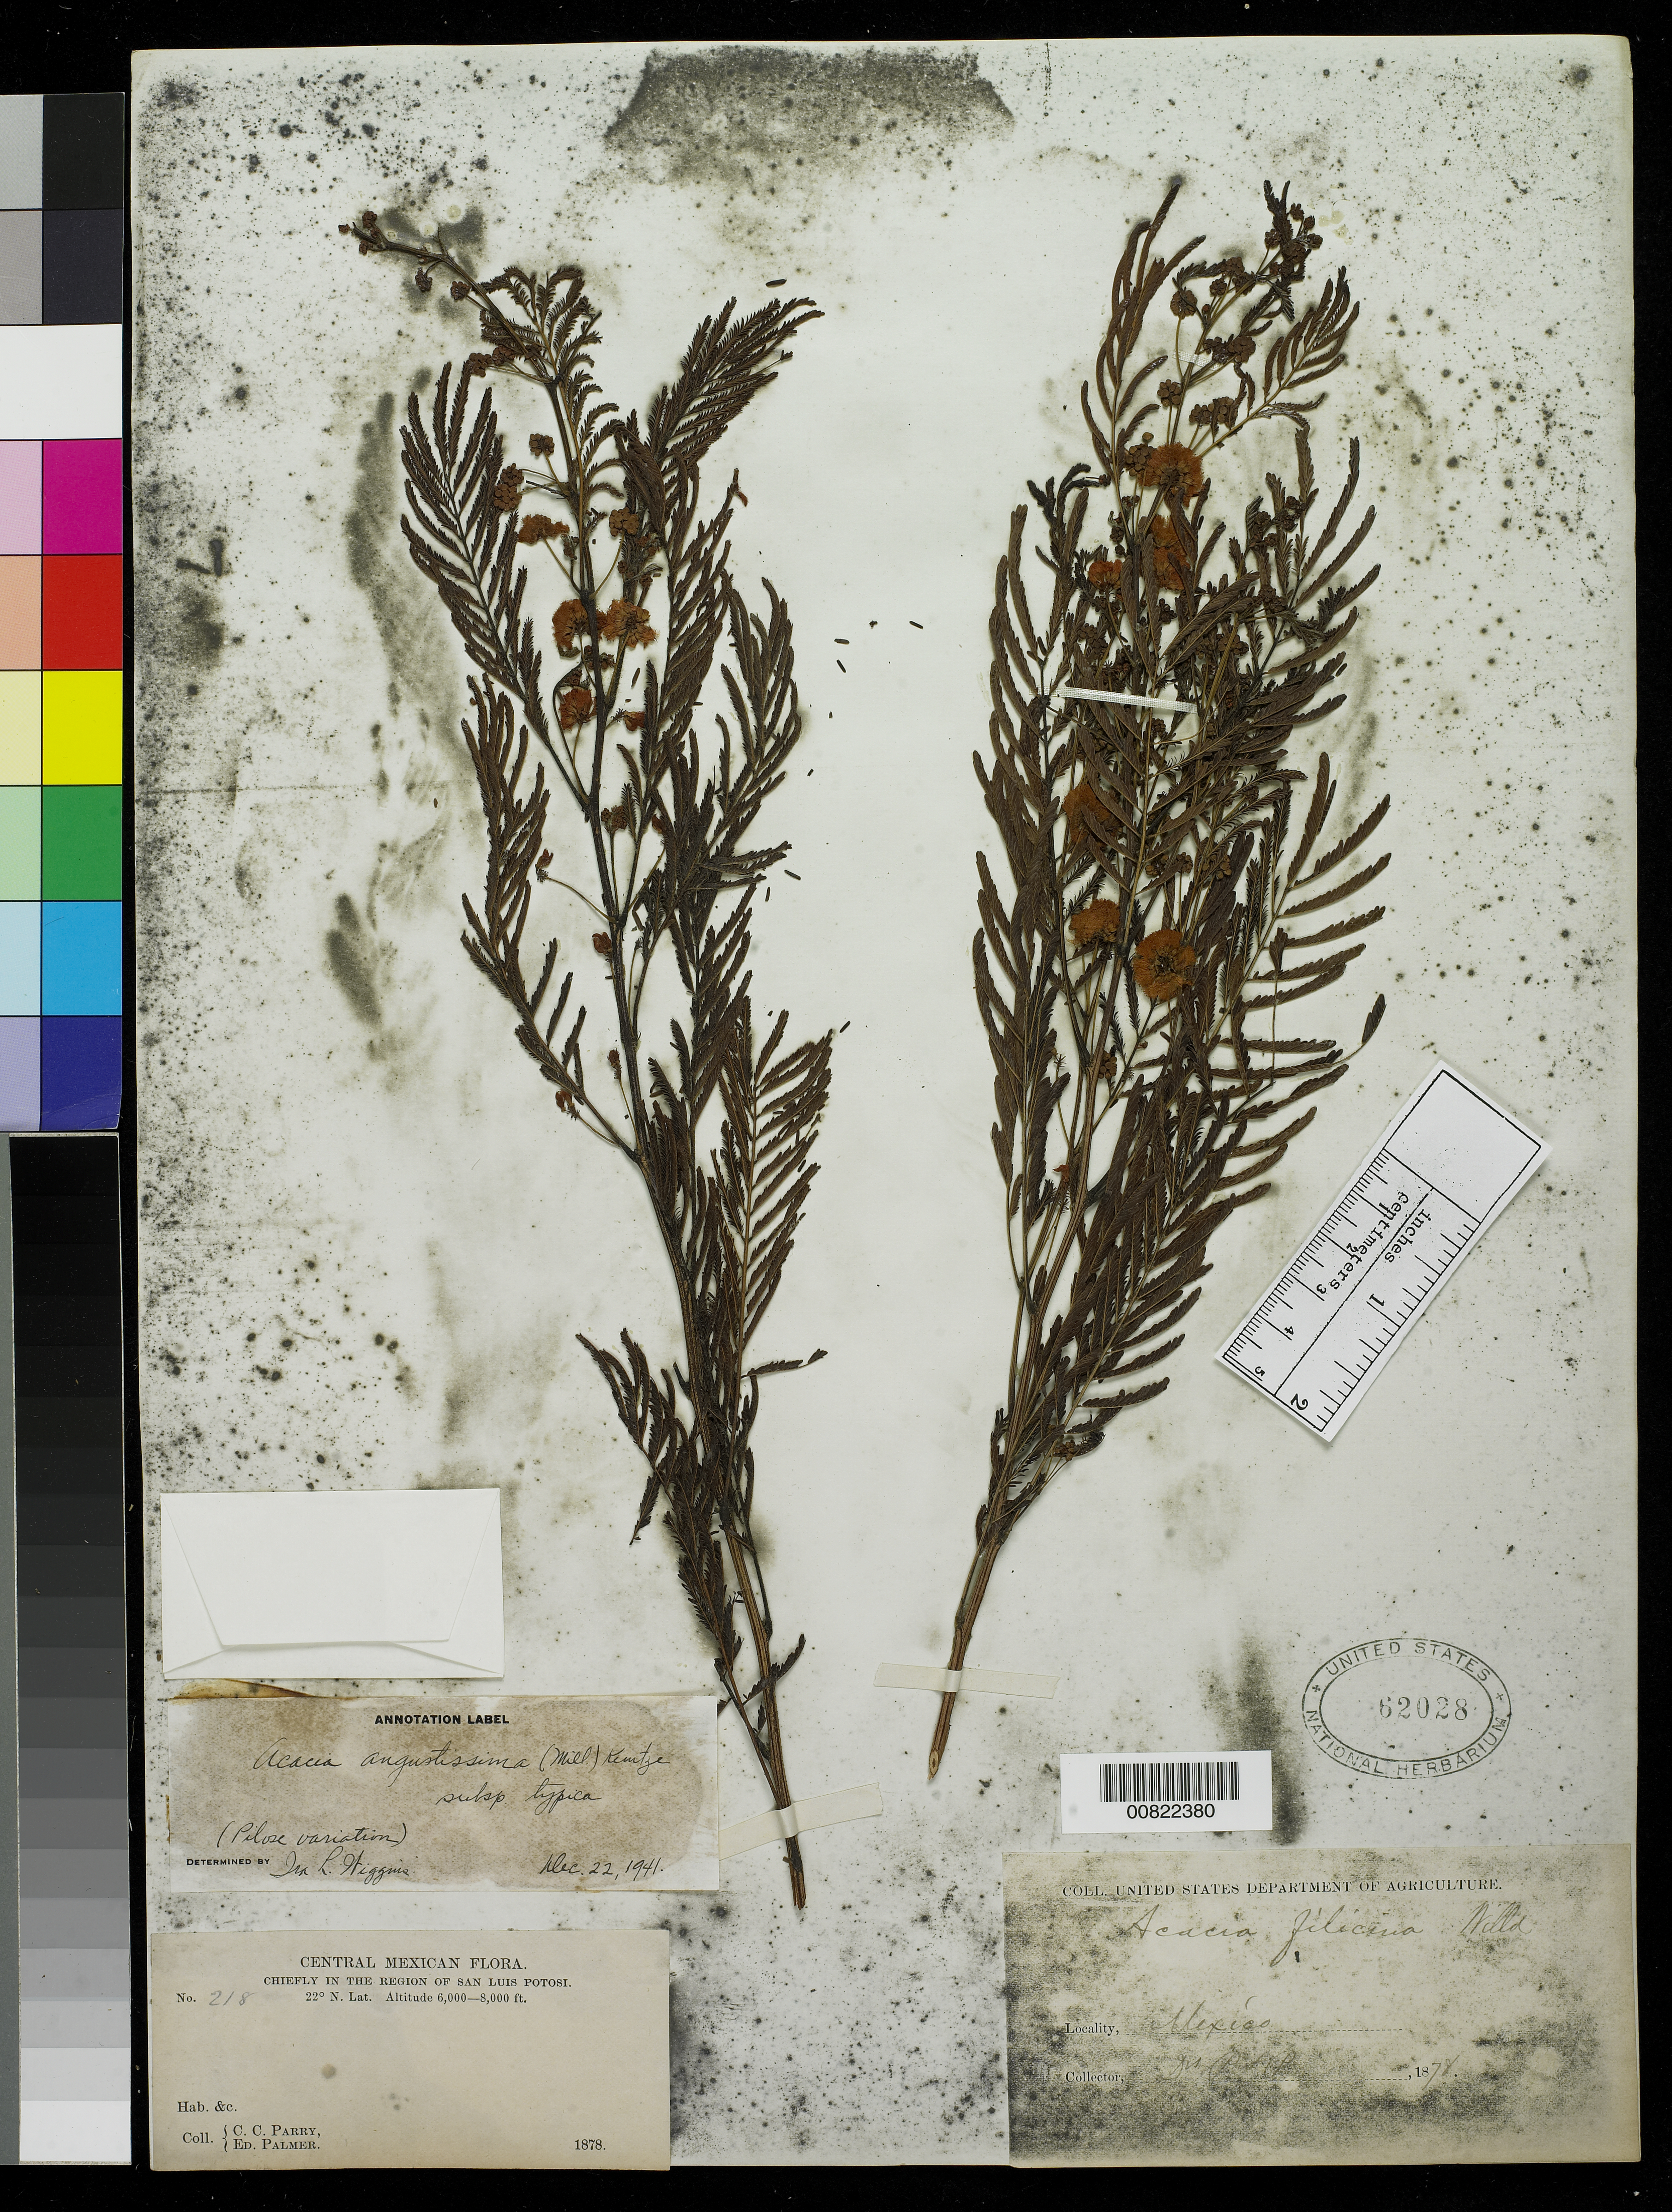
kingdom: Plantae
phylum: Tracheophyta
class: Magnoliopsida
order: Fabales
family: Fabaceae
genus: Acaciella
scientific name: Acaciella angustissima var. angustissima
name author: (Mill.) Britton & Rose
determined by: Strong, M. T., (US), Smithsonian Institution - National Museum of Natural History (UNITED STATES)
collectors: C. C. Parry & E. Palmer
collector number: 218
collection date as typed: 1878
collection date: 1878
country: Mexico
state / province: San Luis Potosí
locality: Chiefly in the region of San Luis Potosí.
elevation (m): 1860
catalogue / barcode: US 62028